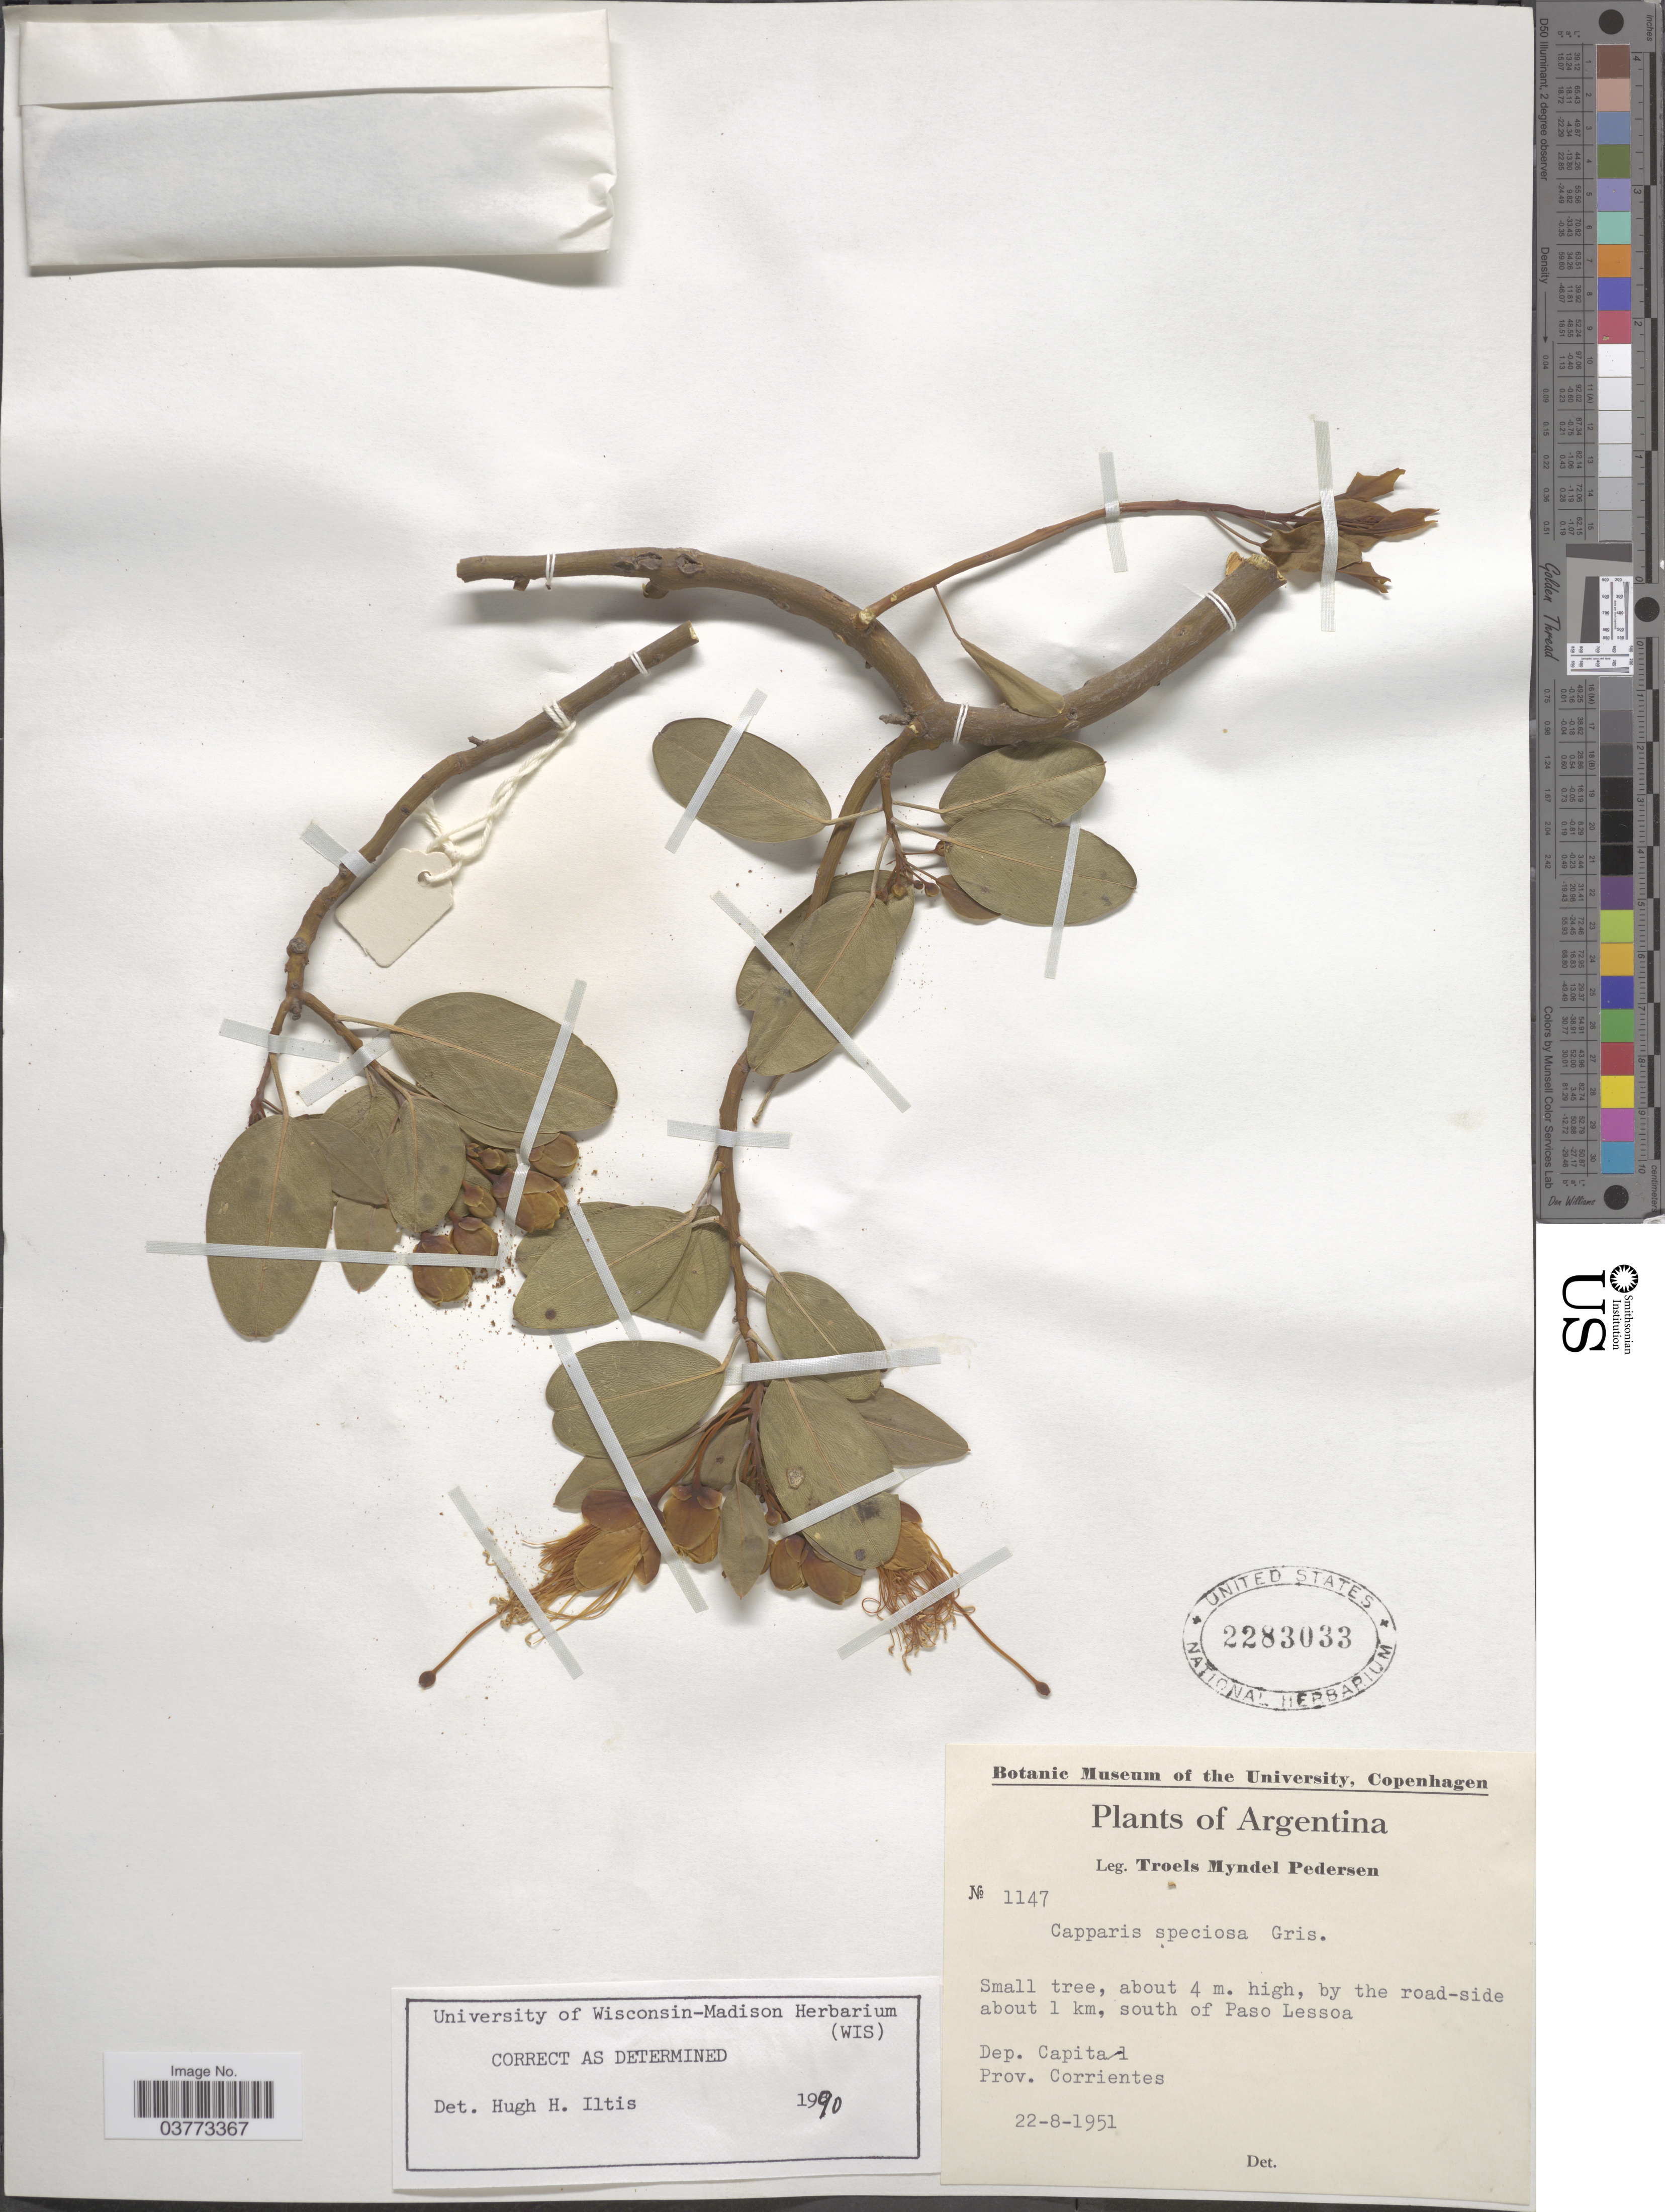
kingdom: Plantae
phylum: Tracheophyta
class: Magnoliopsida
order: Brassicales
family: Capparaceae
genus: Anisocapparis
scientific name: Anisocapparis speciosa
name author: (Griseb.) Cornejo & Iltis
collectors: T. Pederson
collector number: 1147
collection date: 1951-08-22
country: Argentina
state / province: Corrientes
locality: By the road-side about 1 km, south of Paso Lessoa. Dep. Capital.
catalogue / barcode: US 2283033